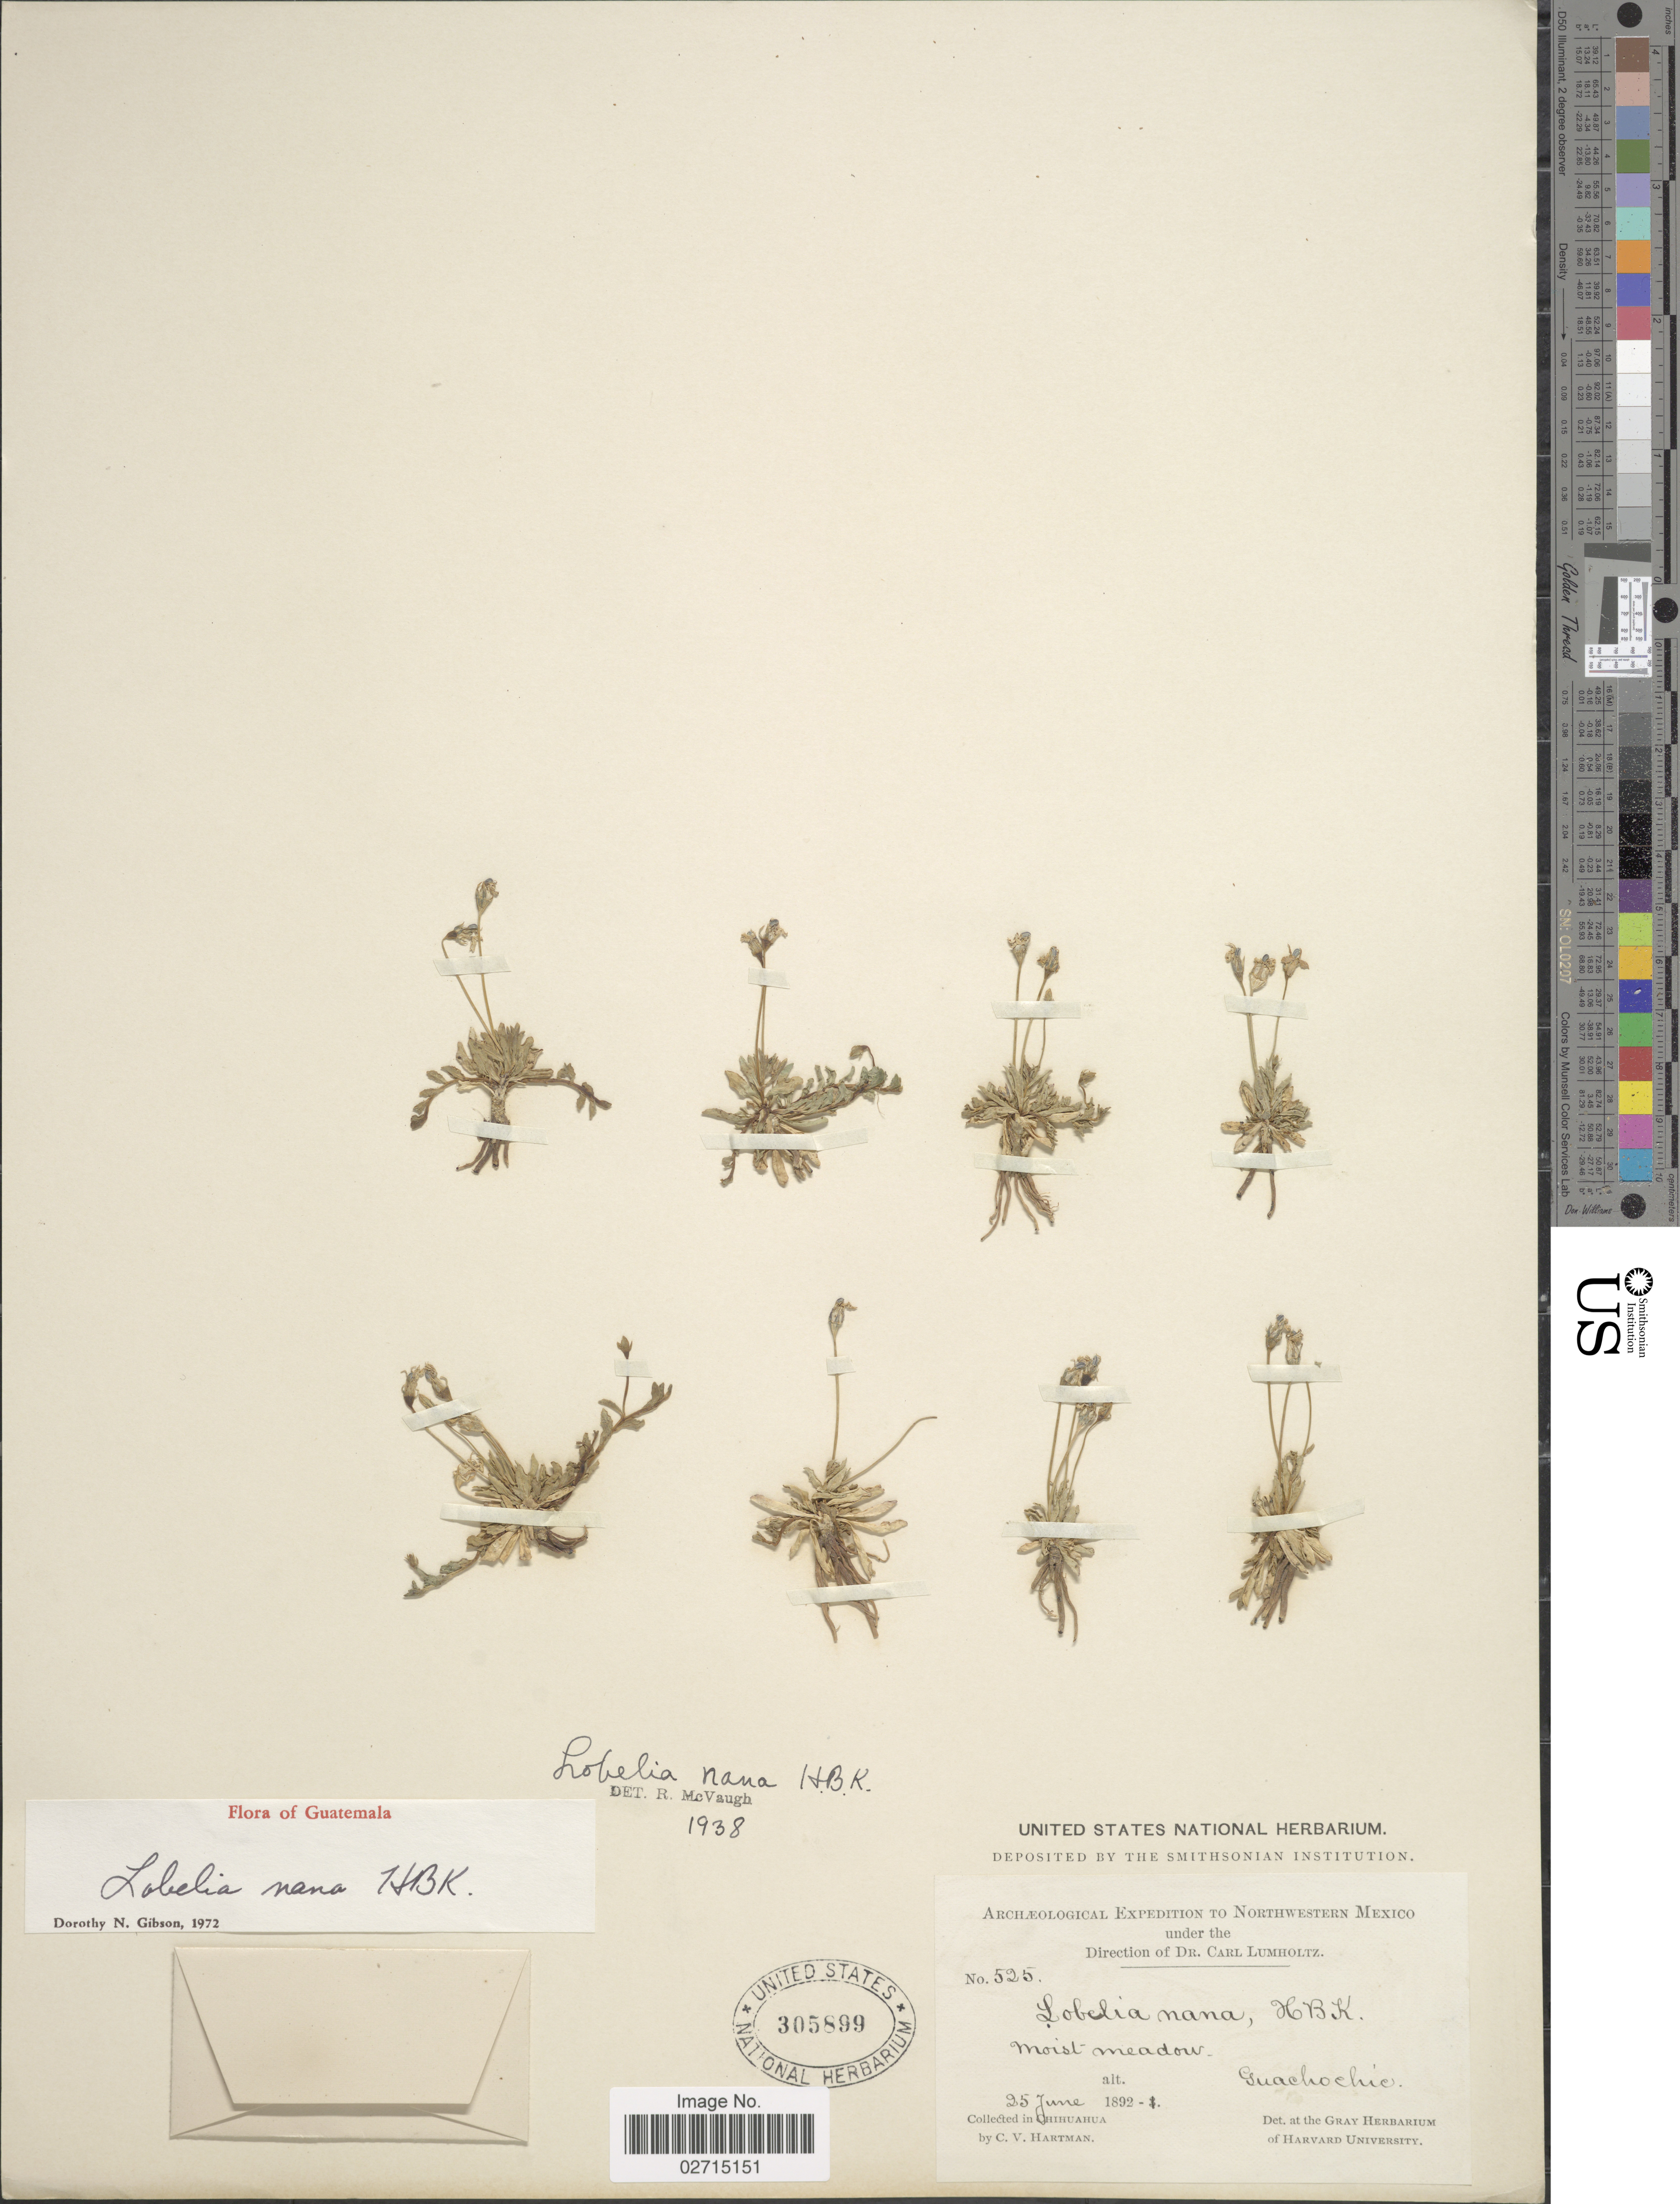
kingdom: Plantae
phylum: Tracheophyta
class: Magnoliopsida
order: Asterales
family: Campanulaceae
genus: Lobelia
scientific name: Lobelia nana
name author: Kunth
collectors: C. V. Hartman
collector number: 525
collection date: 1892-06-25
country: Mexico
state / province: Chihuahua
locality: Northwestern Mexico, Moist meadow, Guachochi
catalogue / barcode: US 305899